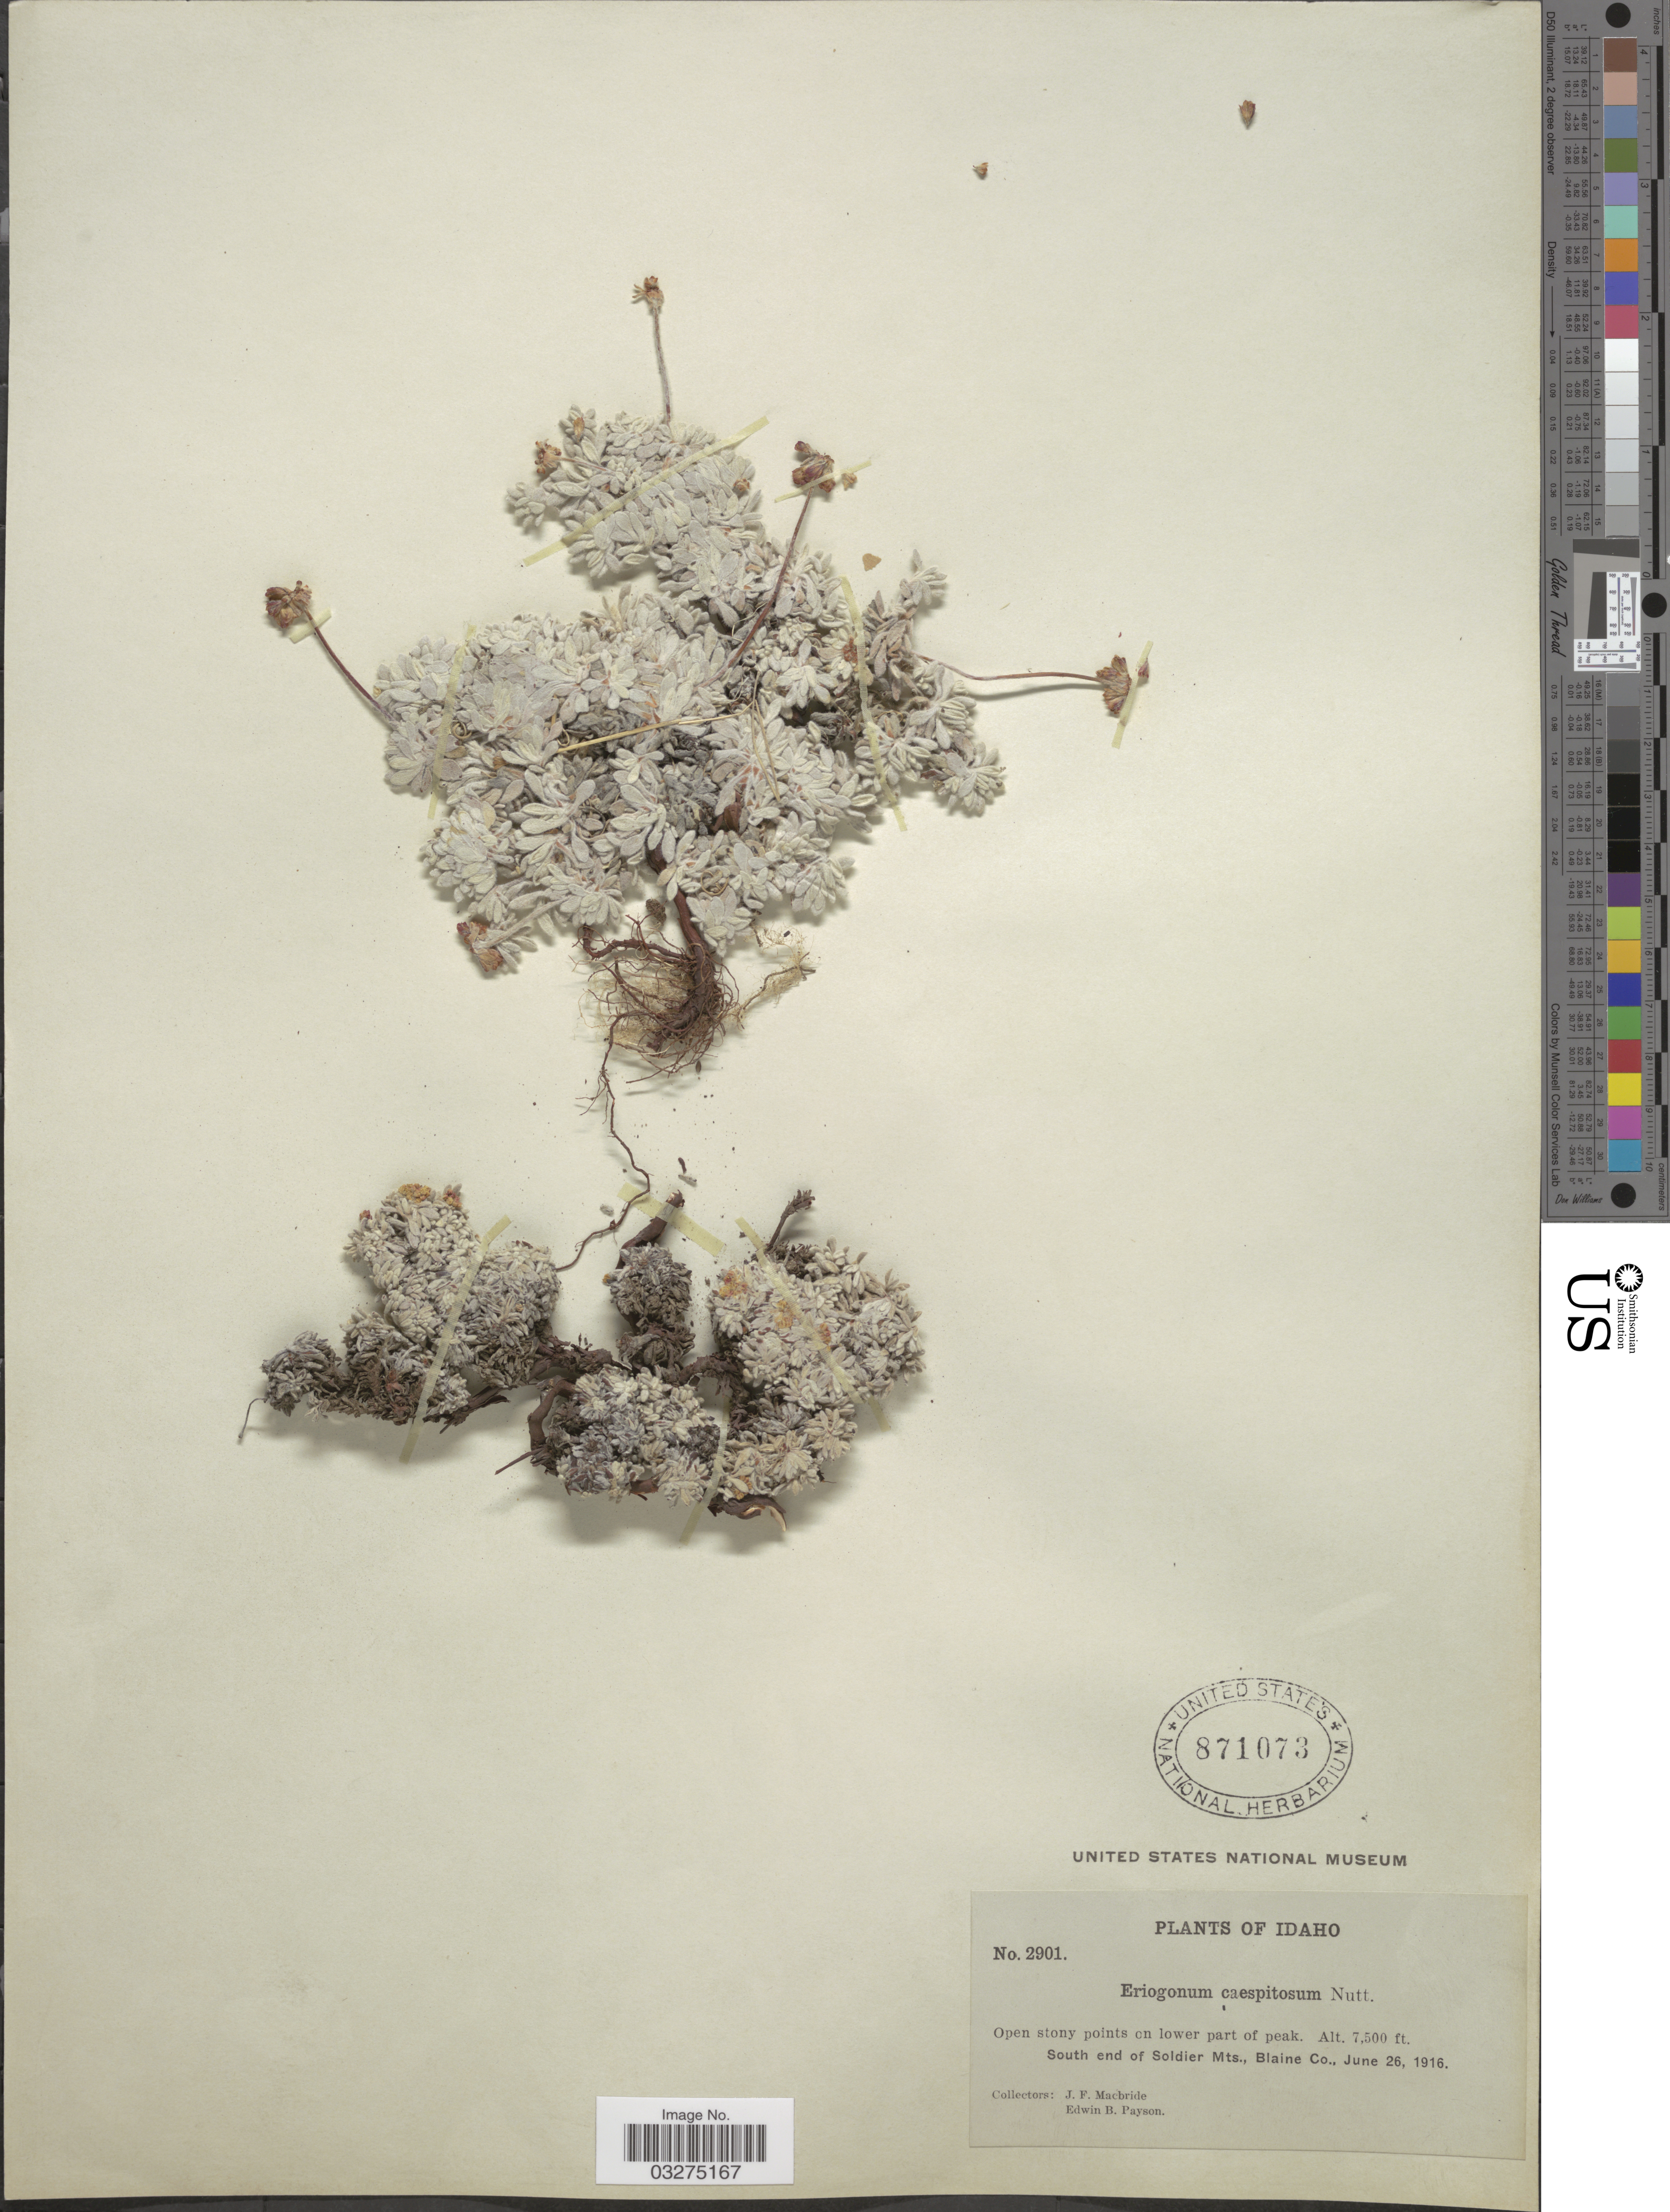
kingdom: Plantae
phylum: Tracheophyta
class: Magnoliopsida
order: Caryophyllales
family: Polygonaceae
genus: Eriogonum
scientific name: Eriogonum caespitosum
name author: Nutt.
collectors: J. F. Macbride & E. B. Payson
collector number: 2901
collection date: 1916-06-26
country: United States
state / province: Idaho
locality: South end of Soldier Mts., Blaine Co.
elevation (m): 2286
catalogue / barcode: US 871073